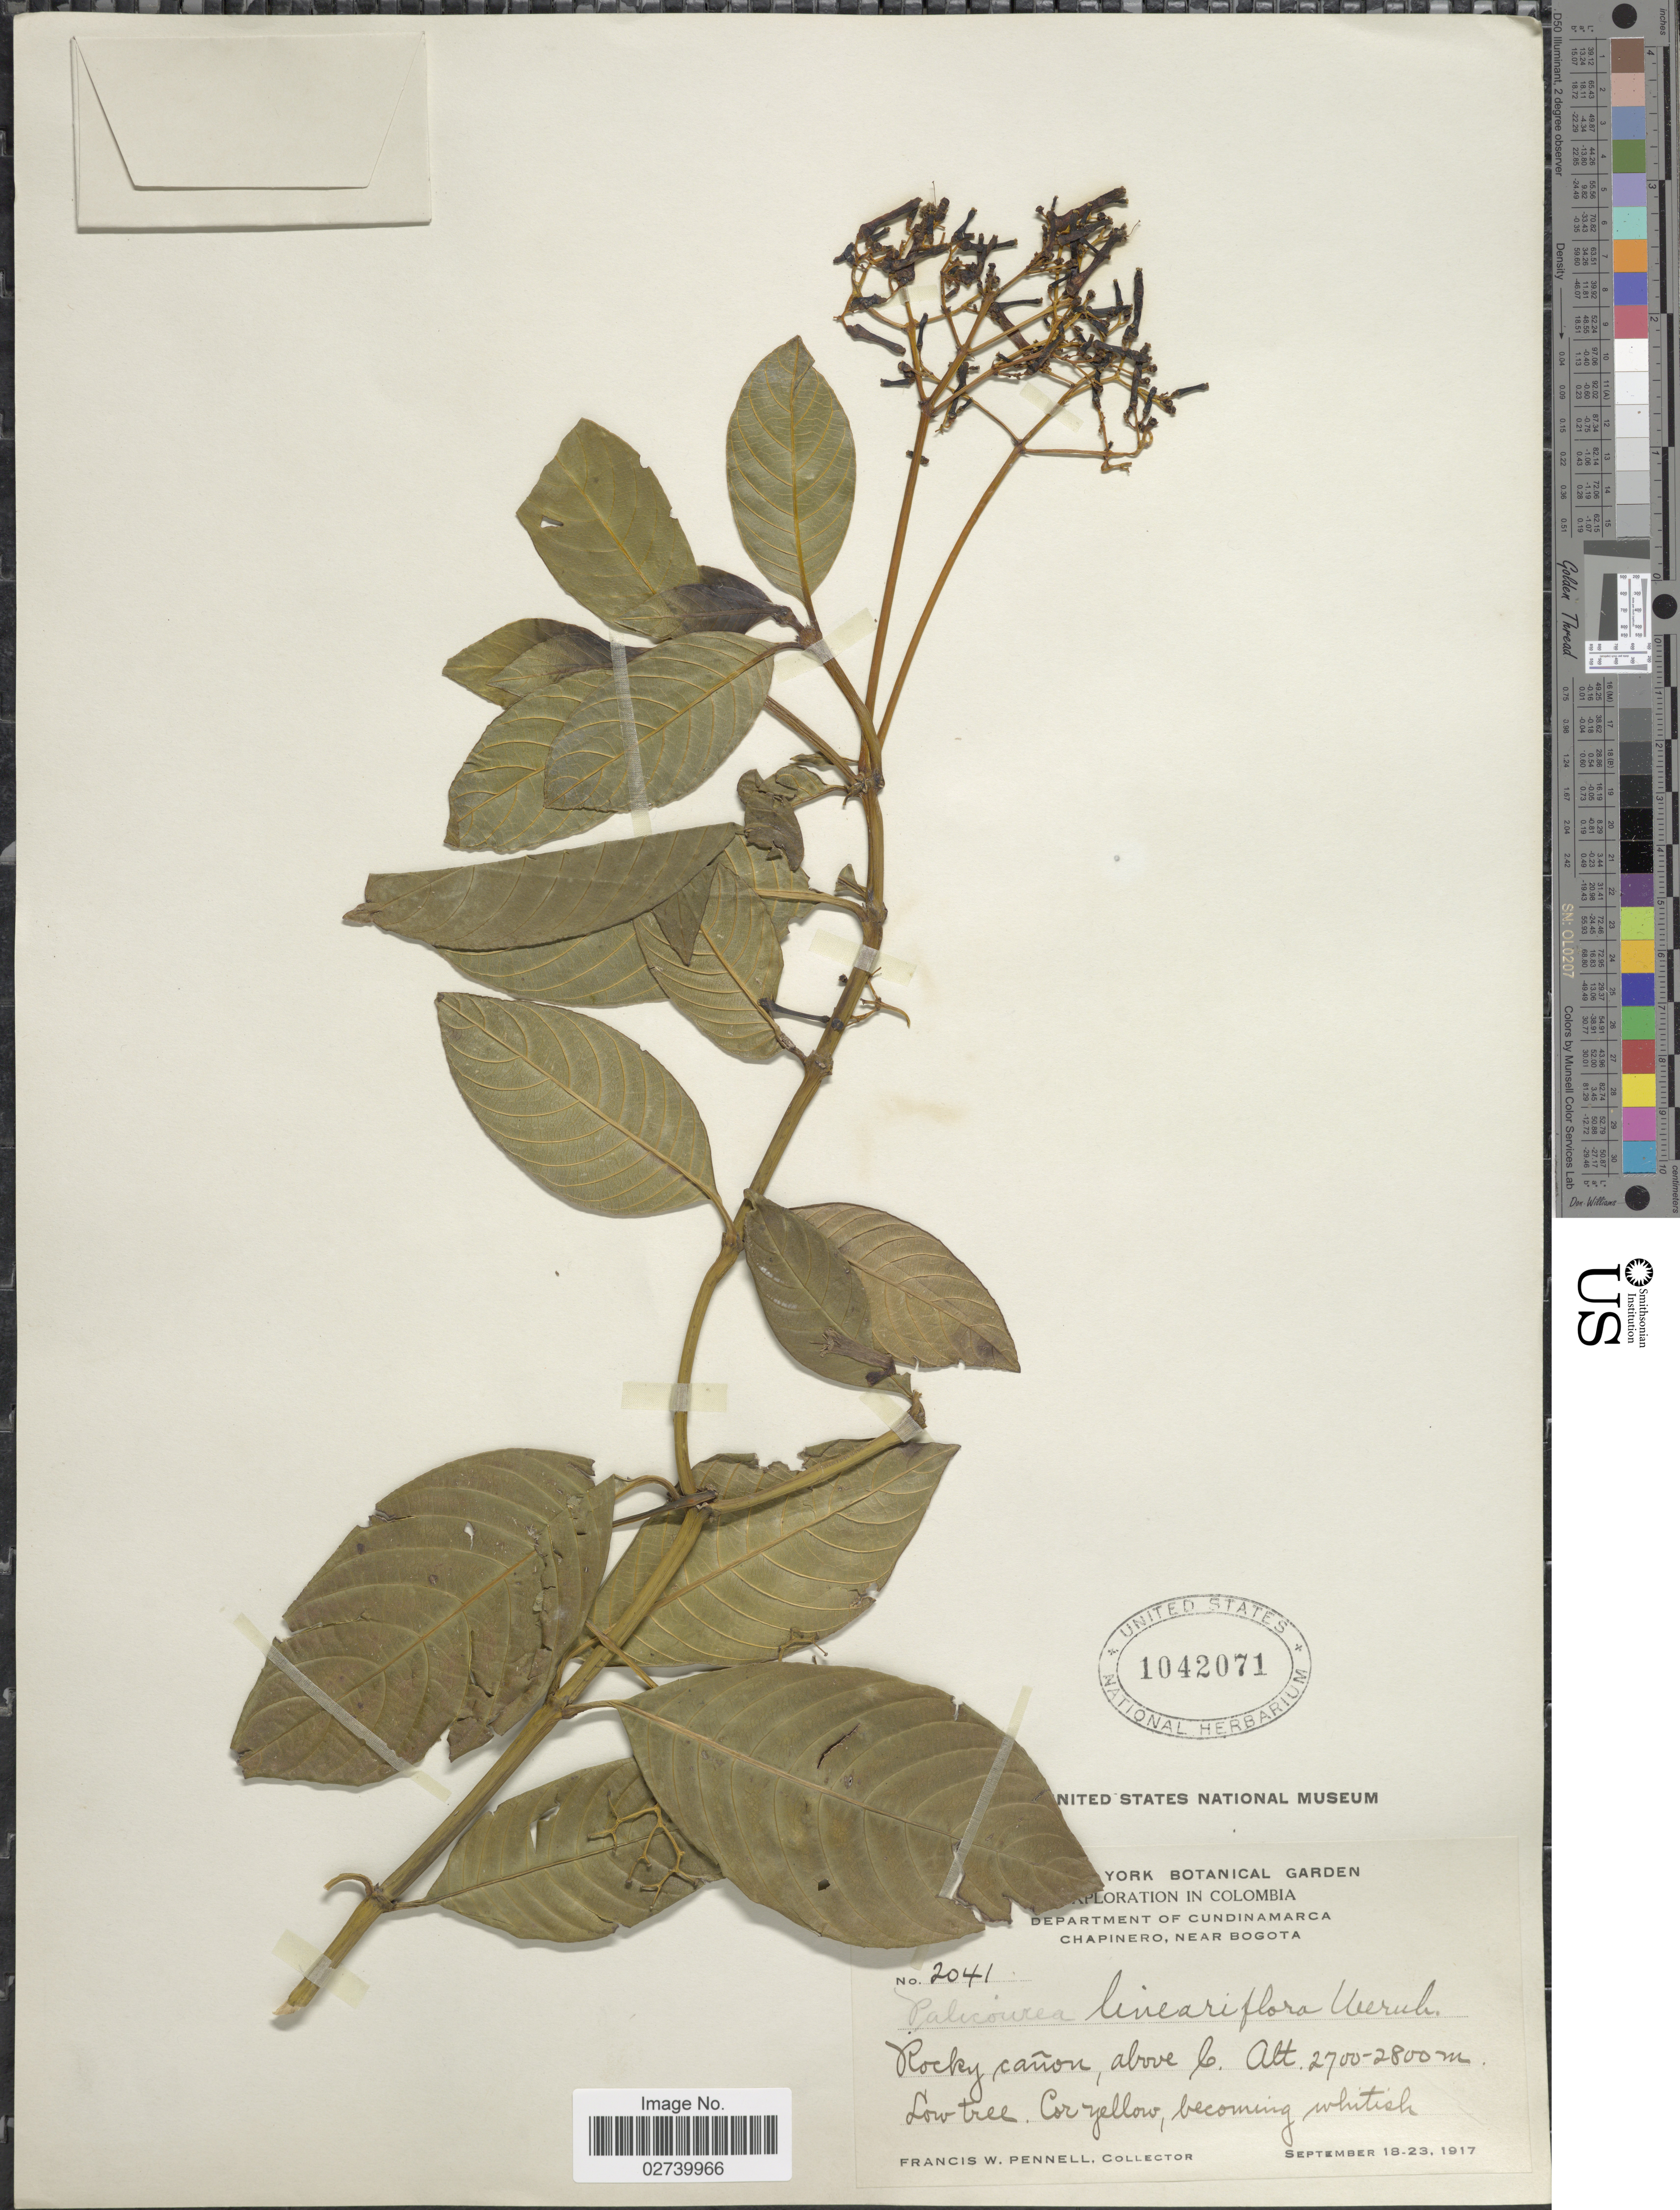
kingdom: Plantae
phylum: Tracheophyta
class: Magnoliopsida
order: Gentianales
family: Rubiaceae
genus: Palicourea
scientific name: Palicourea lineariflora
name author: Wernham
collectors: F. W. Pennell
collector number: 2041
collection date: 1917-09-18/1917-09-23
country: Colombia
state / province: Cundinamarca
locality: Chapinero, near Bogota. above C.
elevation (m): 2700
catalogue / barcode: US 1042071